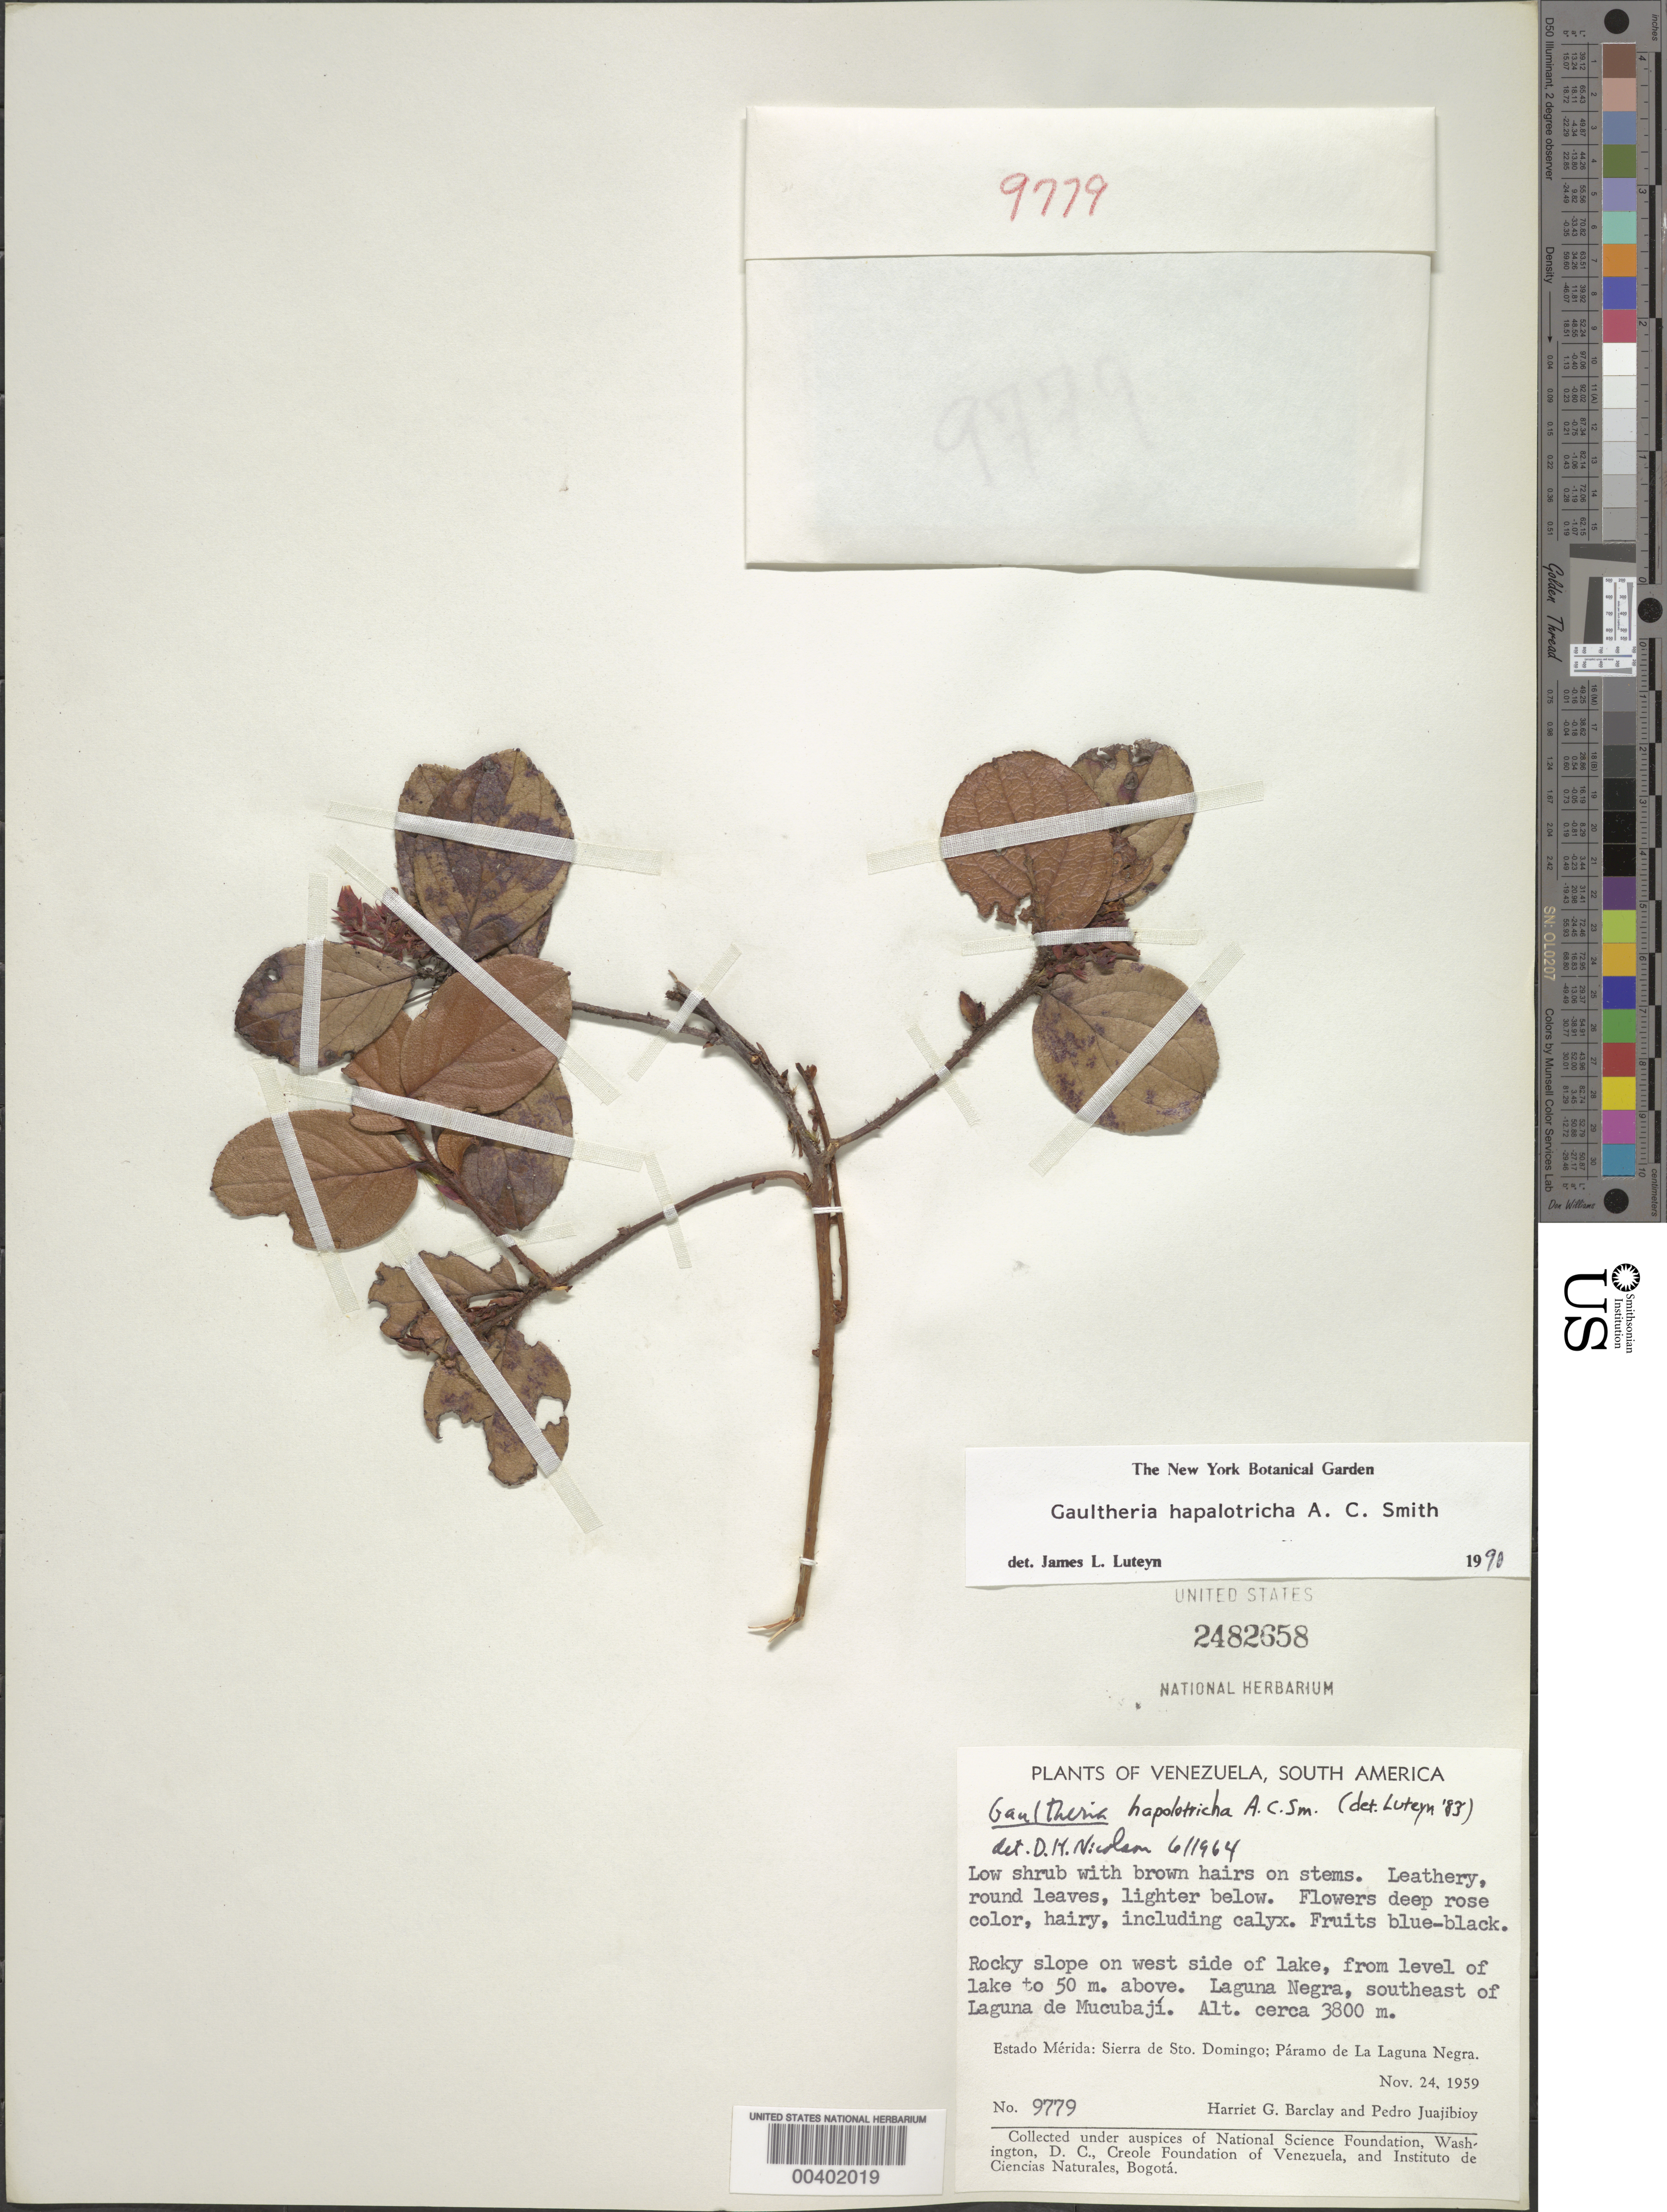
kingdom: Plantae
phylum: Tracheophyta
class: Magnoliopsida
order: Ericales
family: Ericaceae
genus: Gaultheria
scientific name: Gaultheria hapalotricha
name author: A.C. Sm.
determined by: Luteyn, J. L.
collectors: H. G. Barclay & P. Juajibioy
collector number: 9779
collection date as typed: Apr 1952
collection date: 1952-04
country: Venezuela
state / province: Mérida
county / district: Rangel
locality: Laguna Negra, southeast of Laguna de Mucubají. Negra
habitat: Rocky slope on west side of lake.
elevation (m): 3800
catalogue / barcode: US 2482658